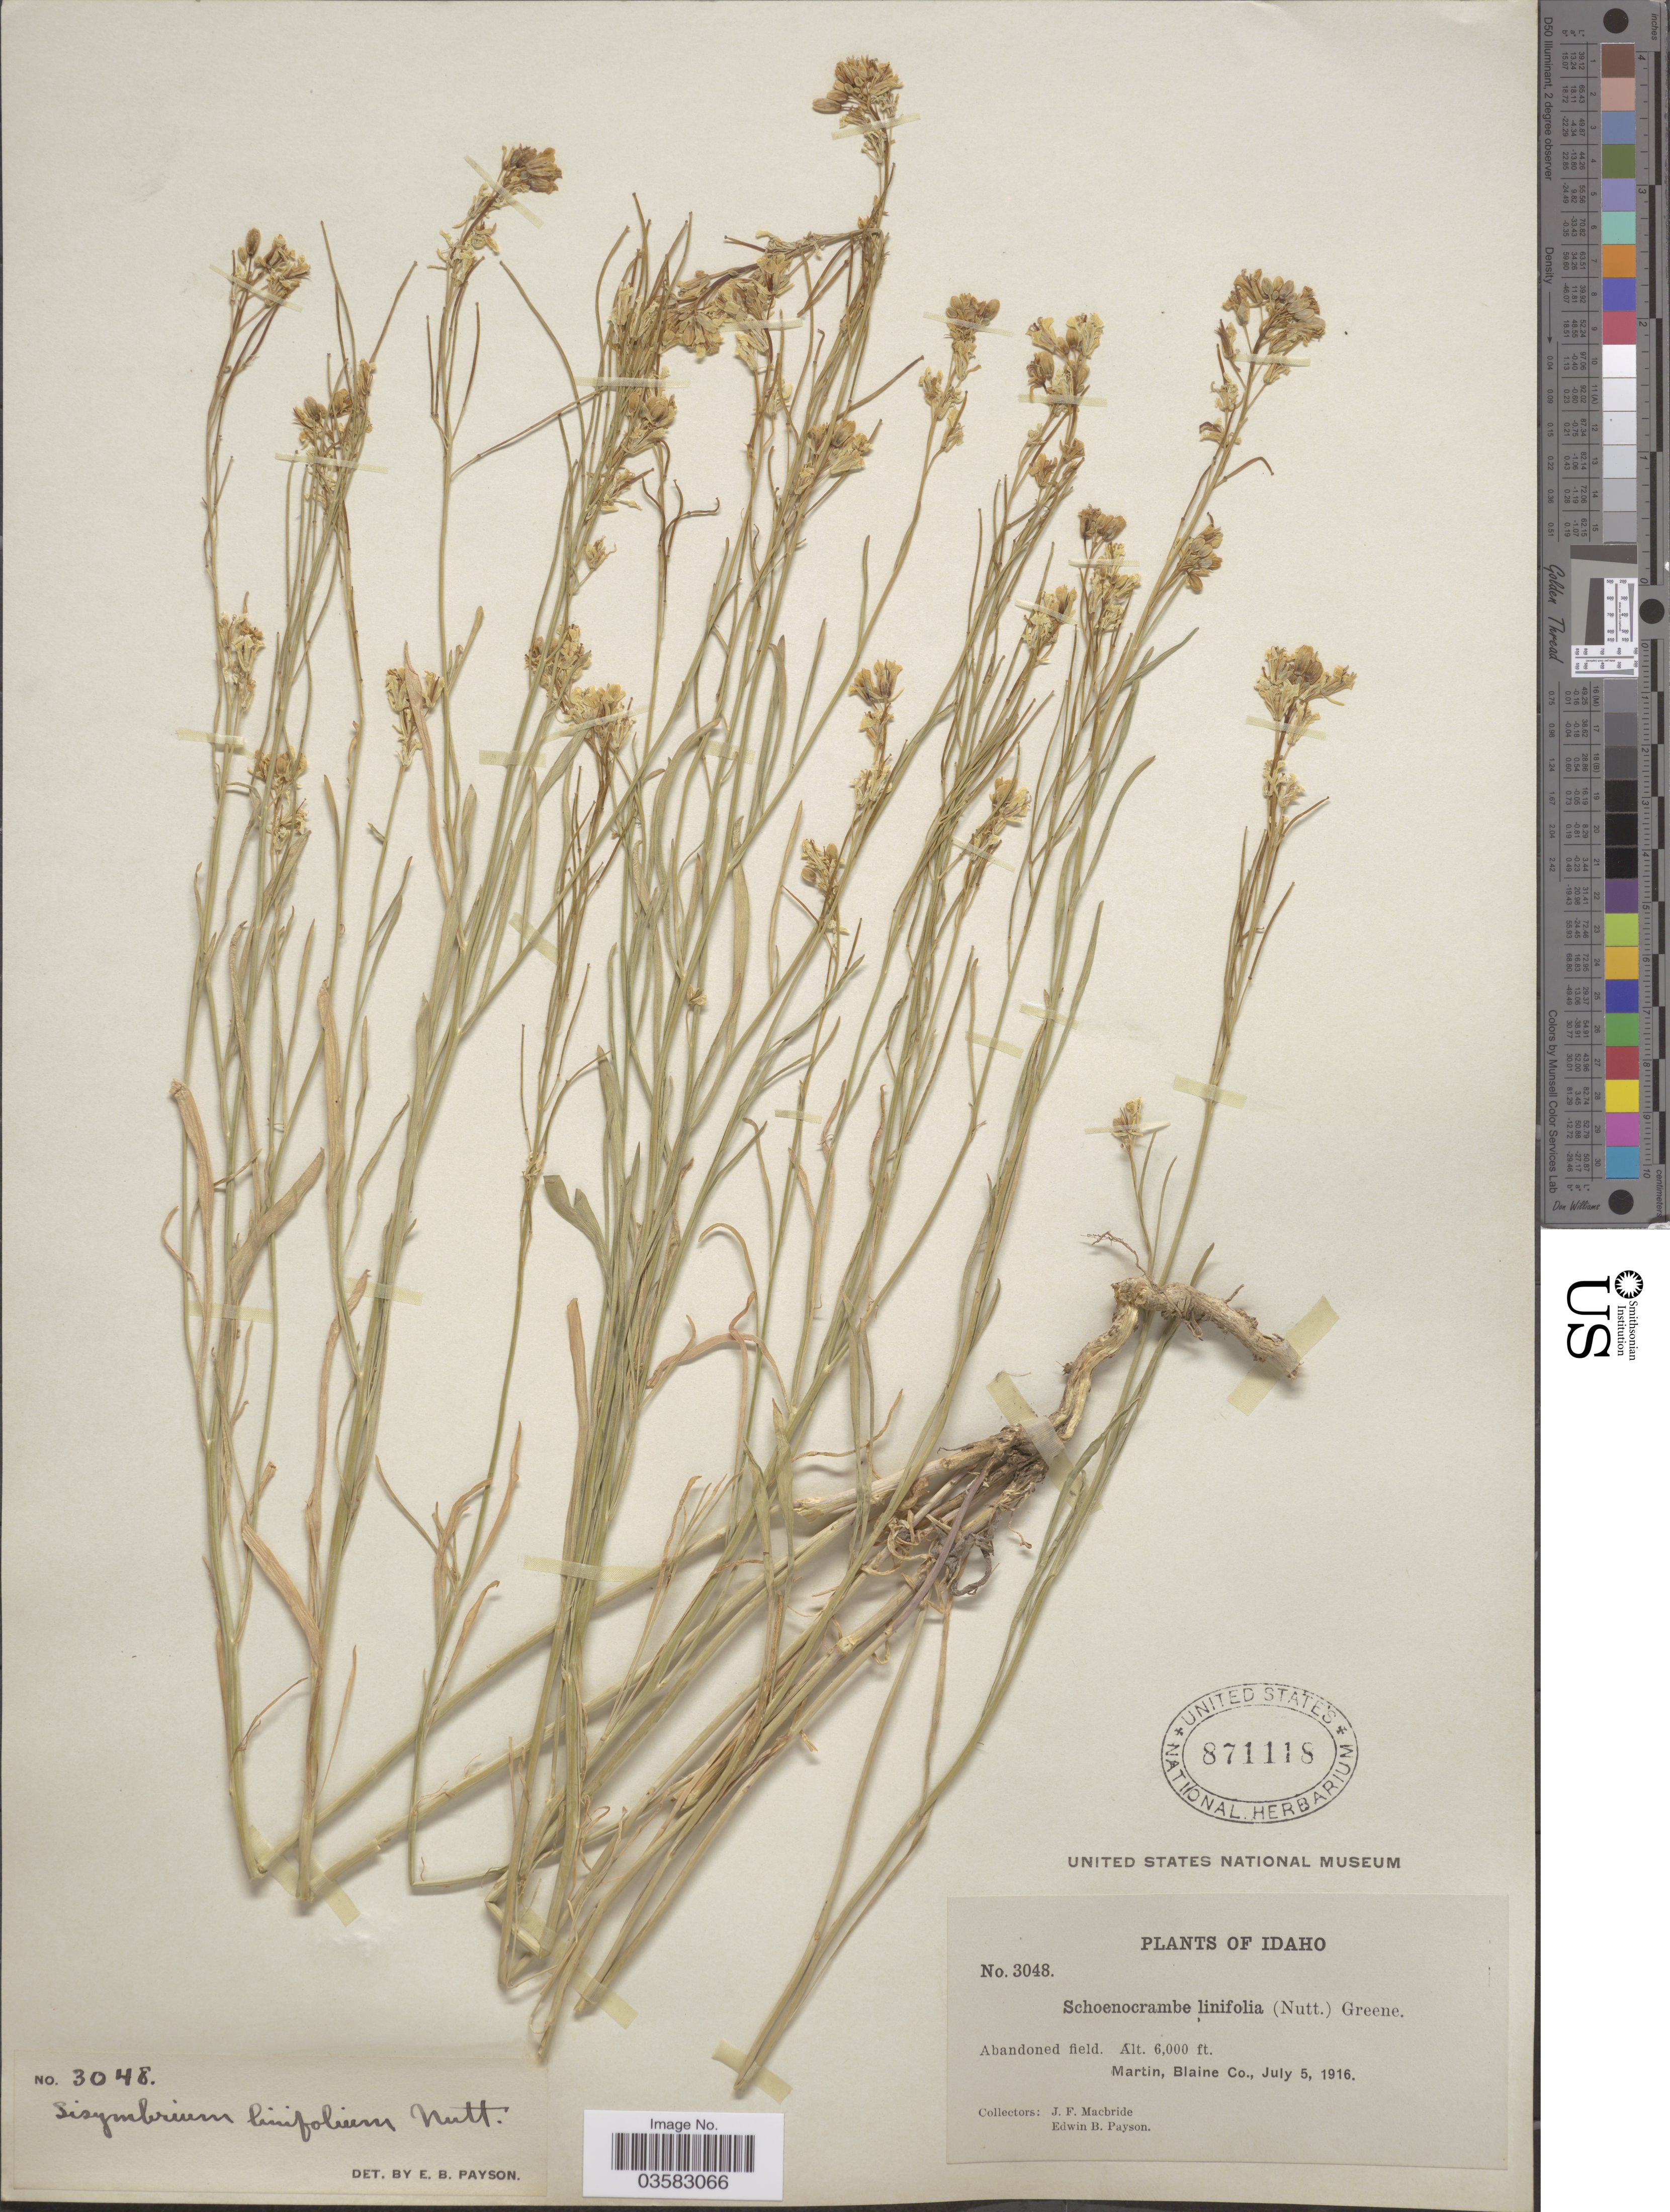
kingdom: Plantae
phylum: Tracheophyta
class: Magnoliopsida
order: Brassicales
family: Brassicaceae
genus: Sisymbrium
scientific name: Sisymbrium linifolium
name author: (Nutt.) Nutt. ex Torr. & A. Gray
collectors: J. F. Macbride & E. B. Payson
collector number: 3048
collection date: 1916-07-05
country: United States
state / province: Idaho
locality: Martin, Blaine Co.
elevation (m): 1829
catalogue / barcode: US 871118